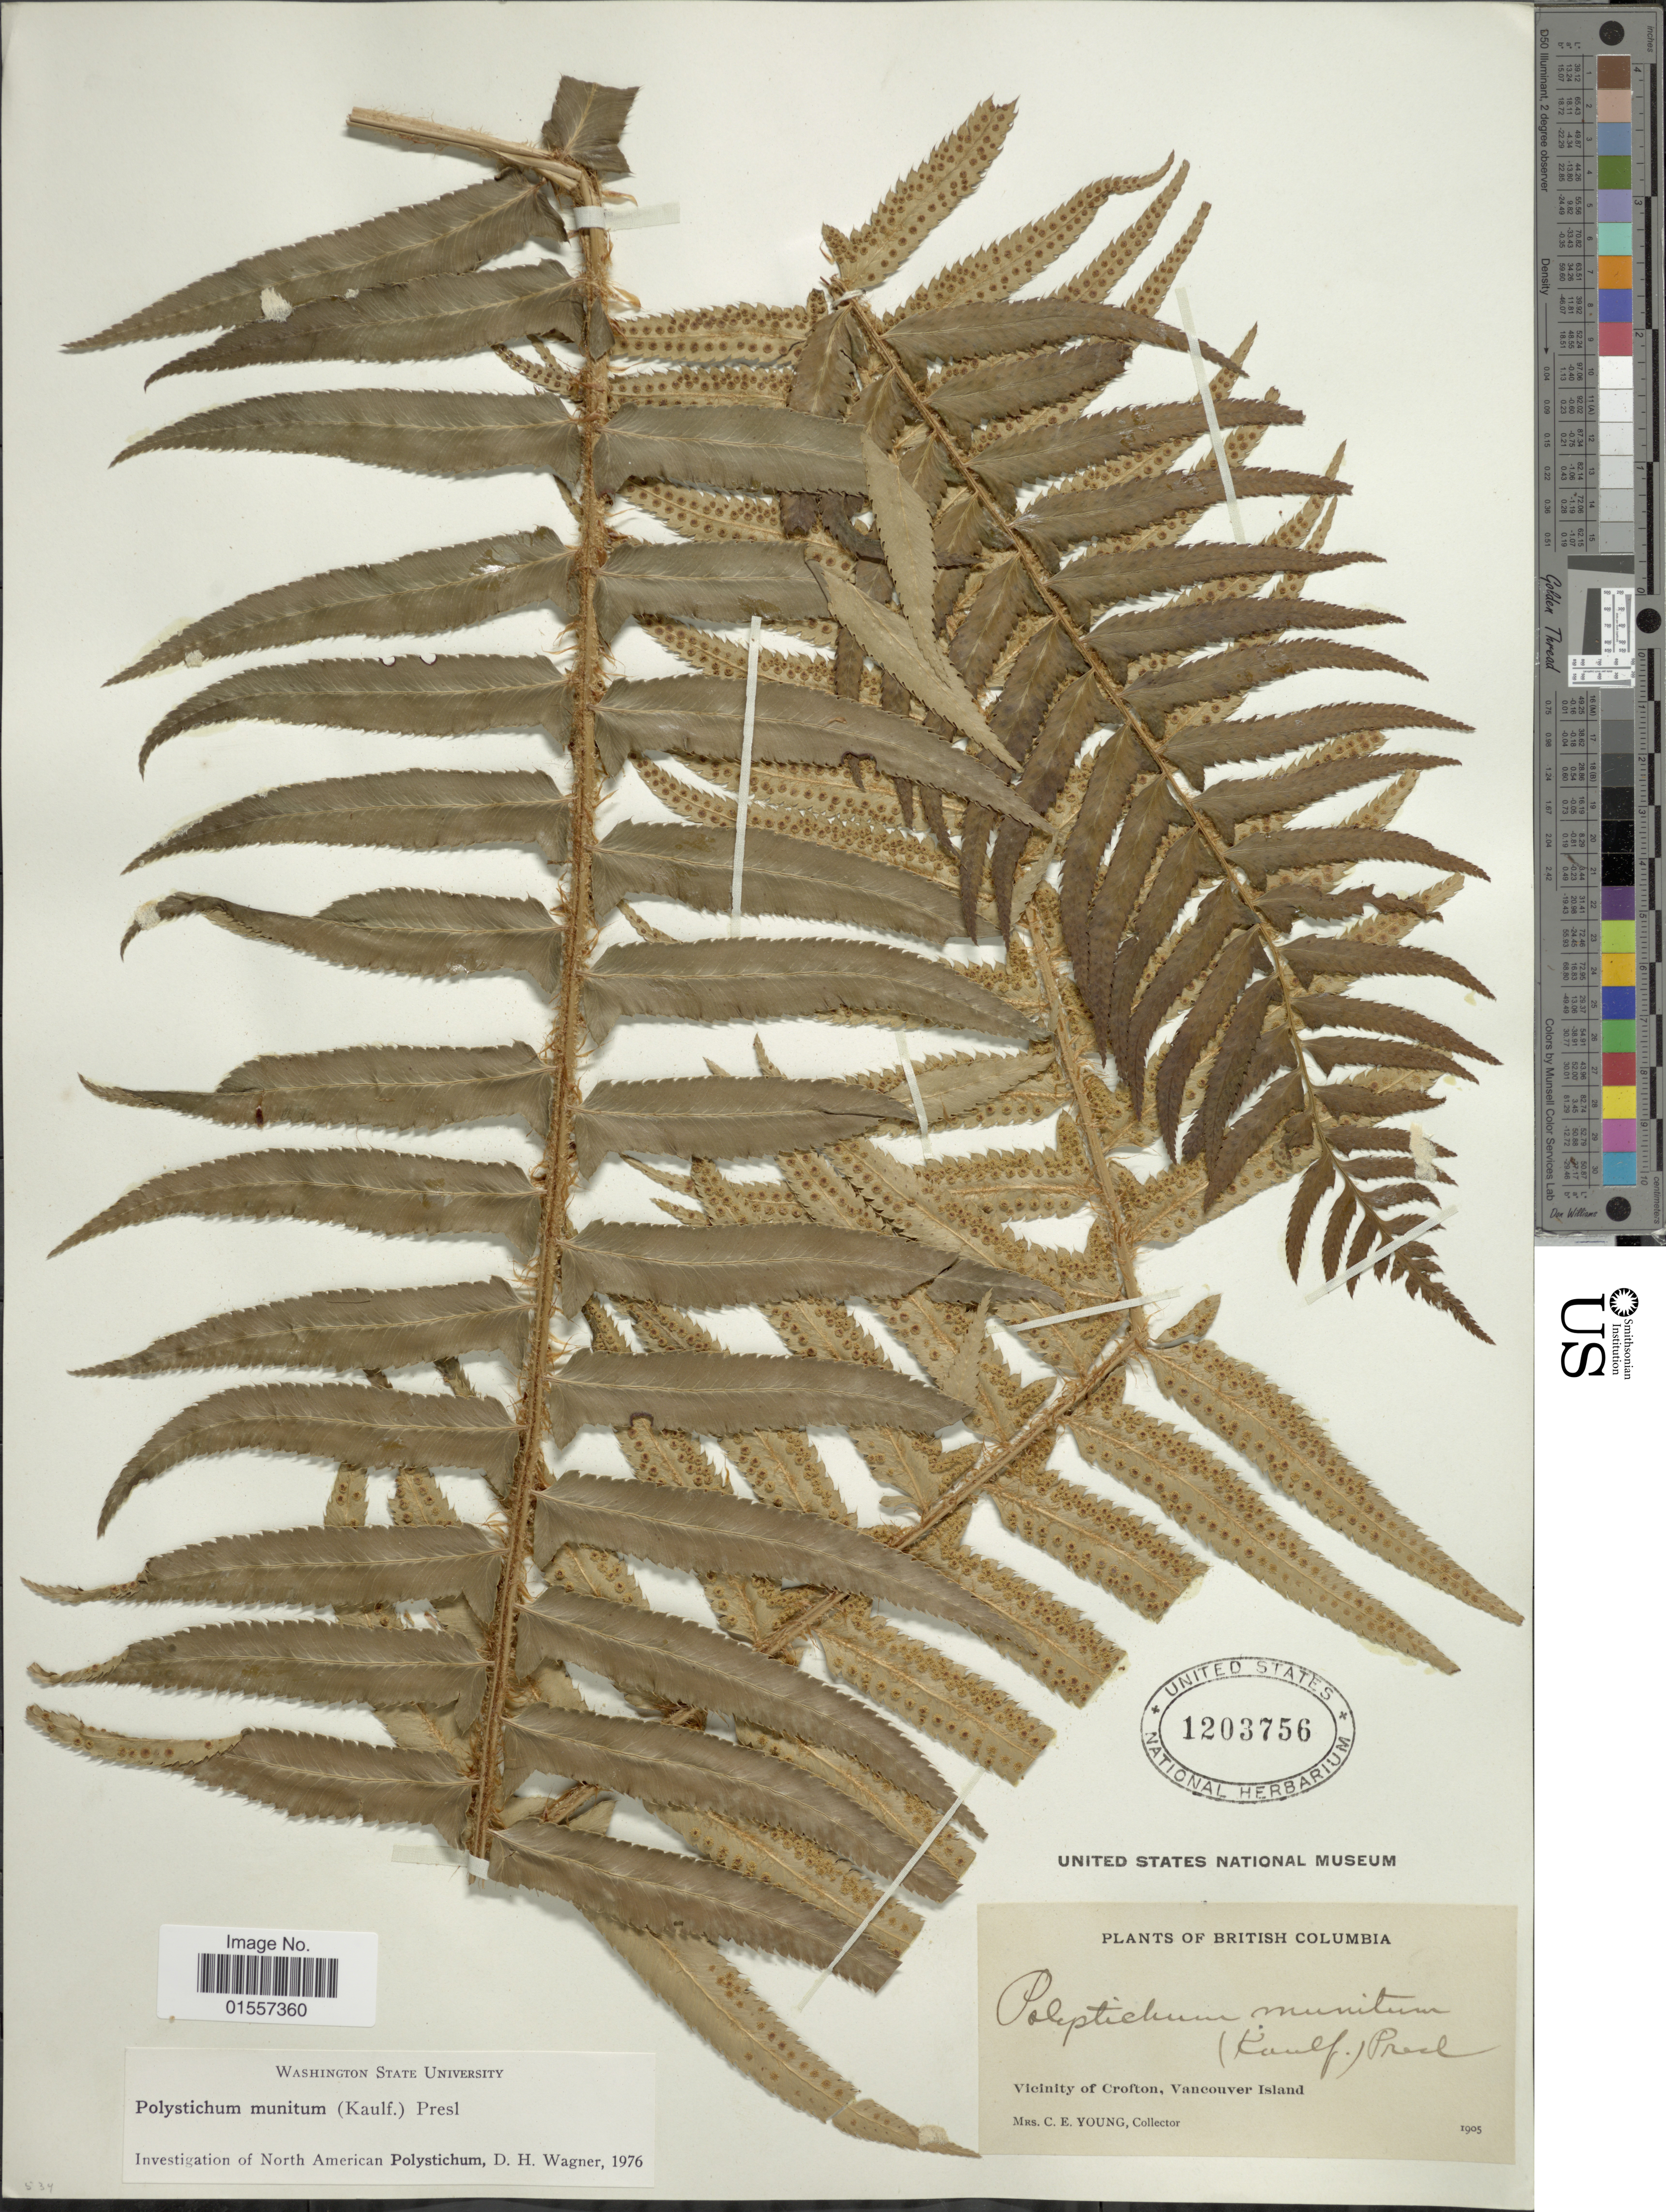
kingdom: Plantae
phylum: Tracheophyta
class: Polypodiopsida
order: Polypodiales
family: Dryopteridaceae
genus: Polystichum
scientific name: Polystichum munitum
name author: (Kaulf.) C. Presl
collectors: C. Young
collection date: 1905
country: Canada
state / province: British Columbia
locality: British Columbia, vicinity of Crofton, Vancouver Island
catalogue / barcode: US 1203756